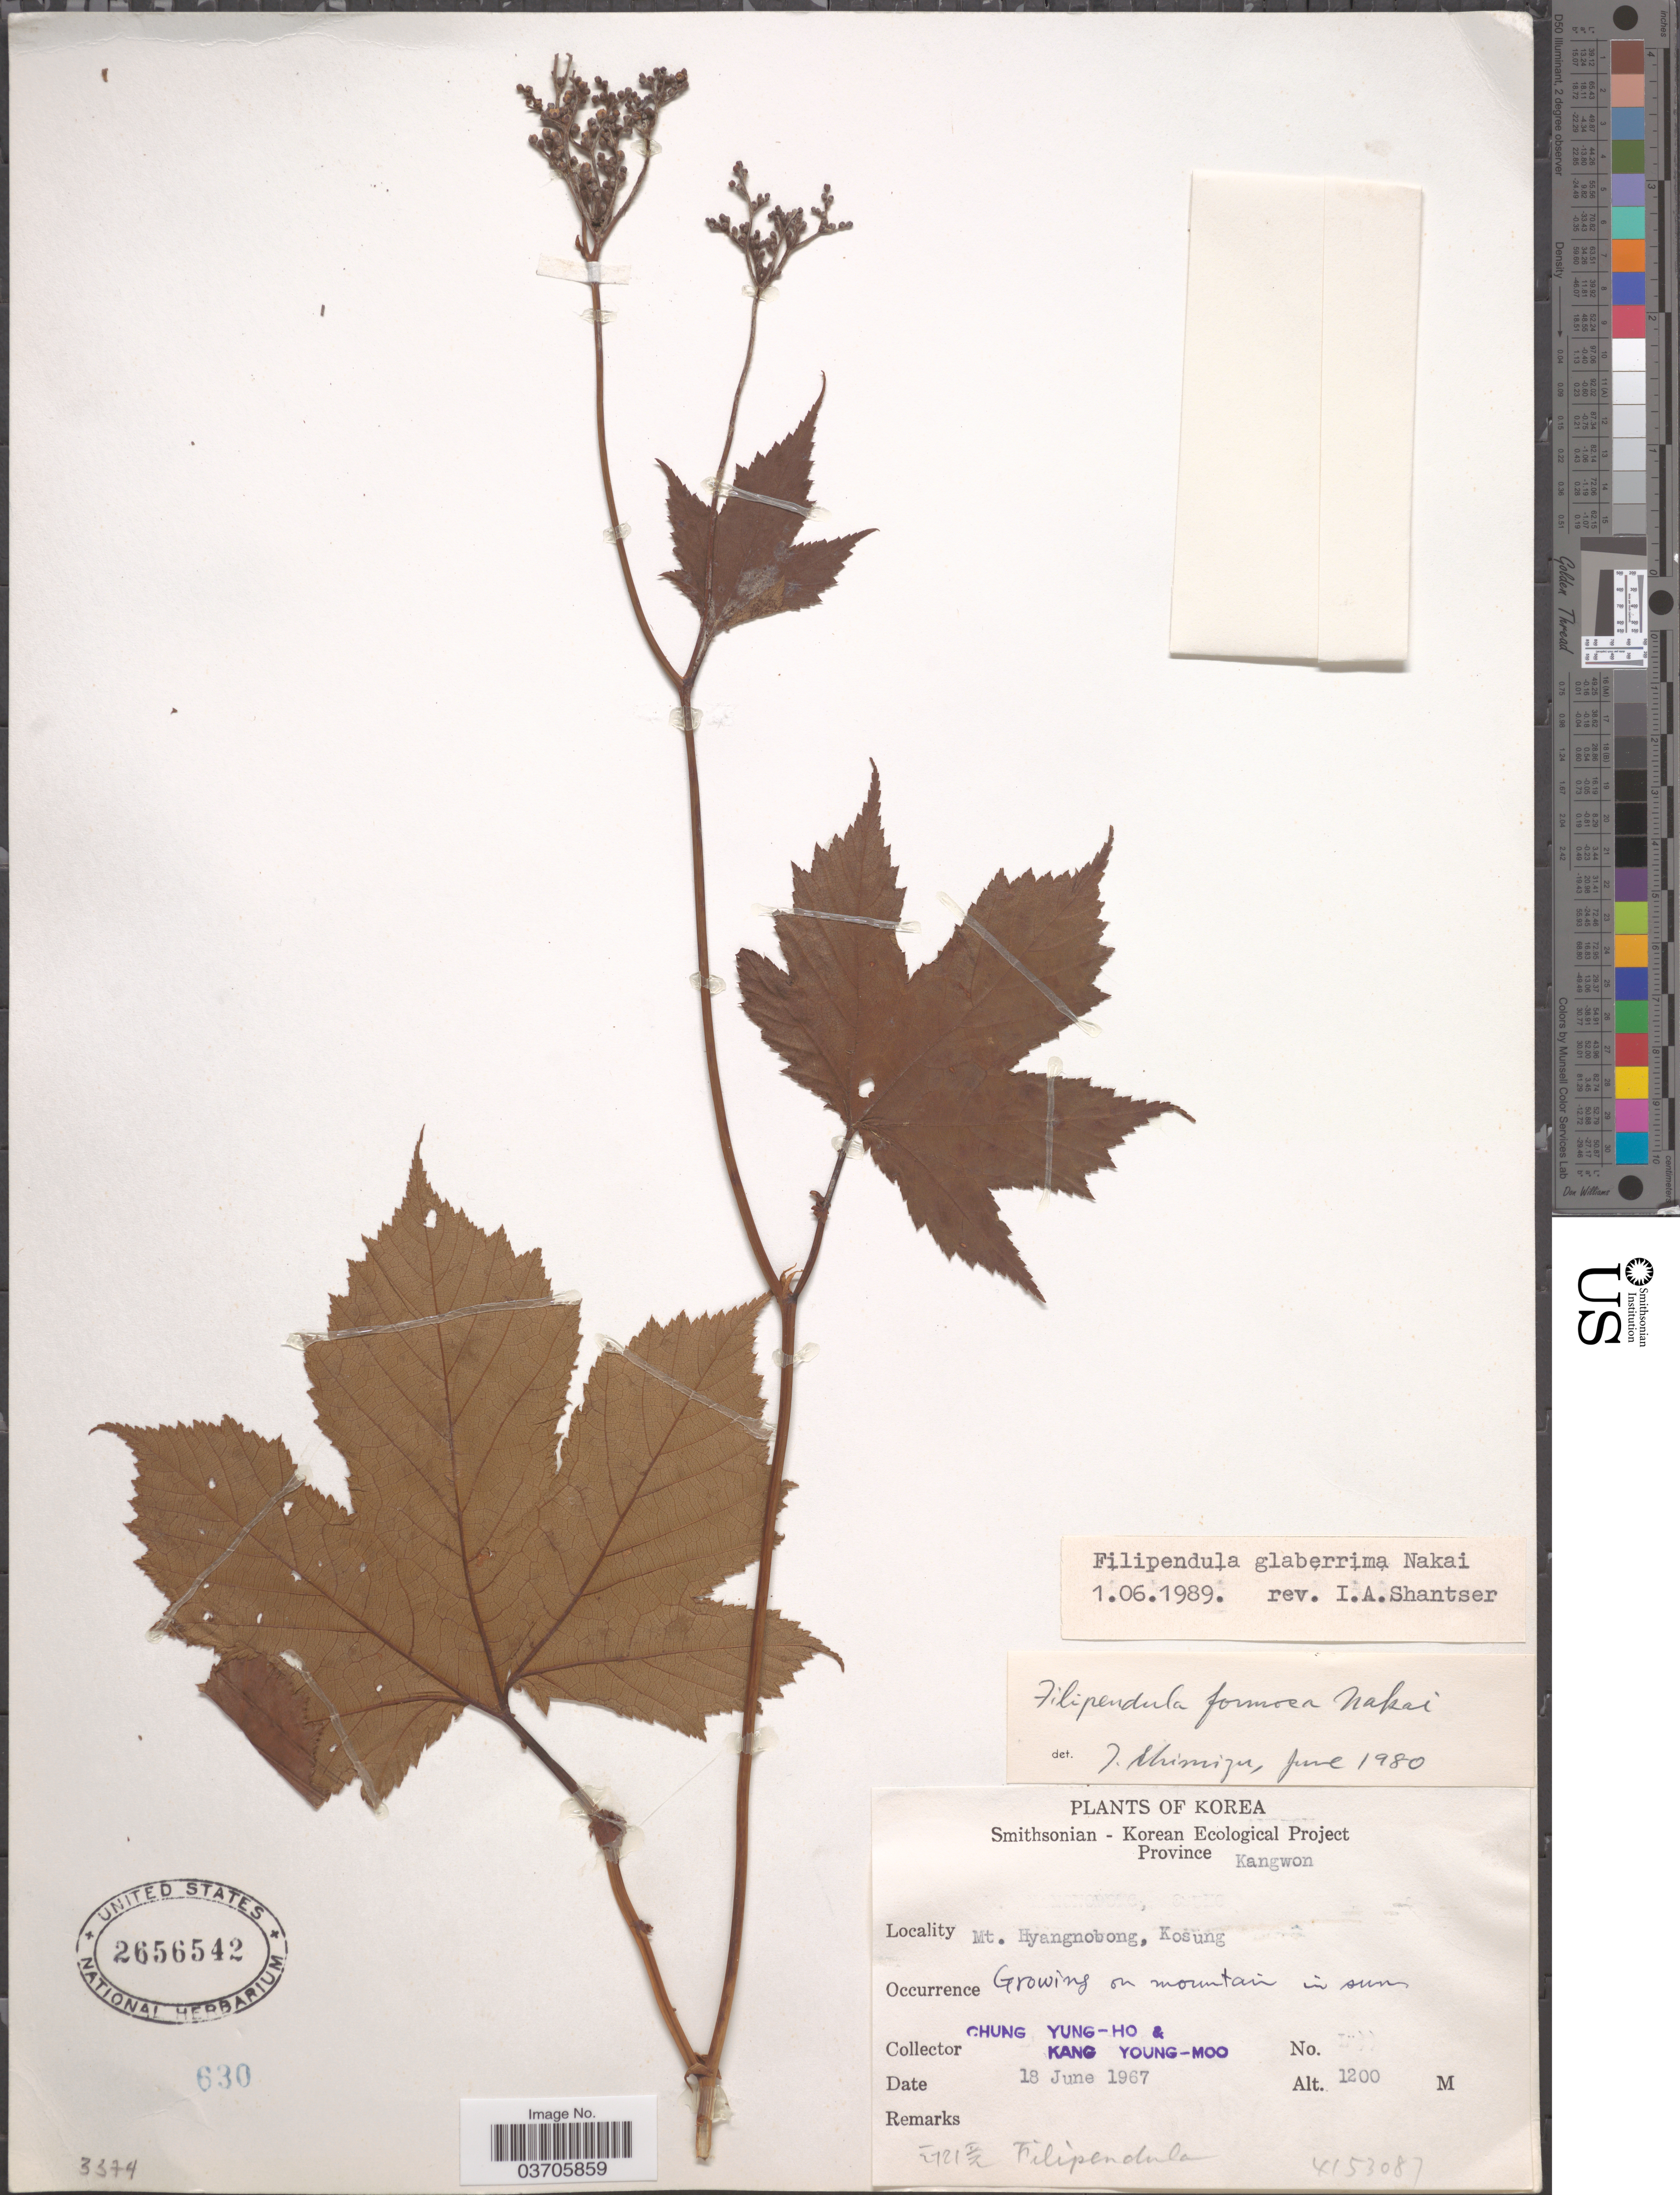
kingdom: Plantae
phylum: Tracheophyta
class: Magnoliopsida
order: Rosales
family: Rosaceae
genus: Filipendula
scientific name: Filipendula glaberrima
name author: Nakai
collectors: C. Yung-Ho & K. Young-Moo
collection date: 1967-06-18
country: North Korea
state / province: Kangwon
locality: Mt. Hyangnobong, Kosung.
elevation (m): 1200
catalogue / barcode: US 2656542